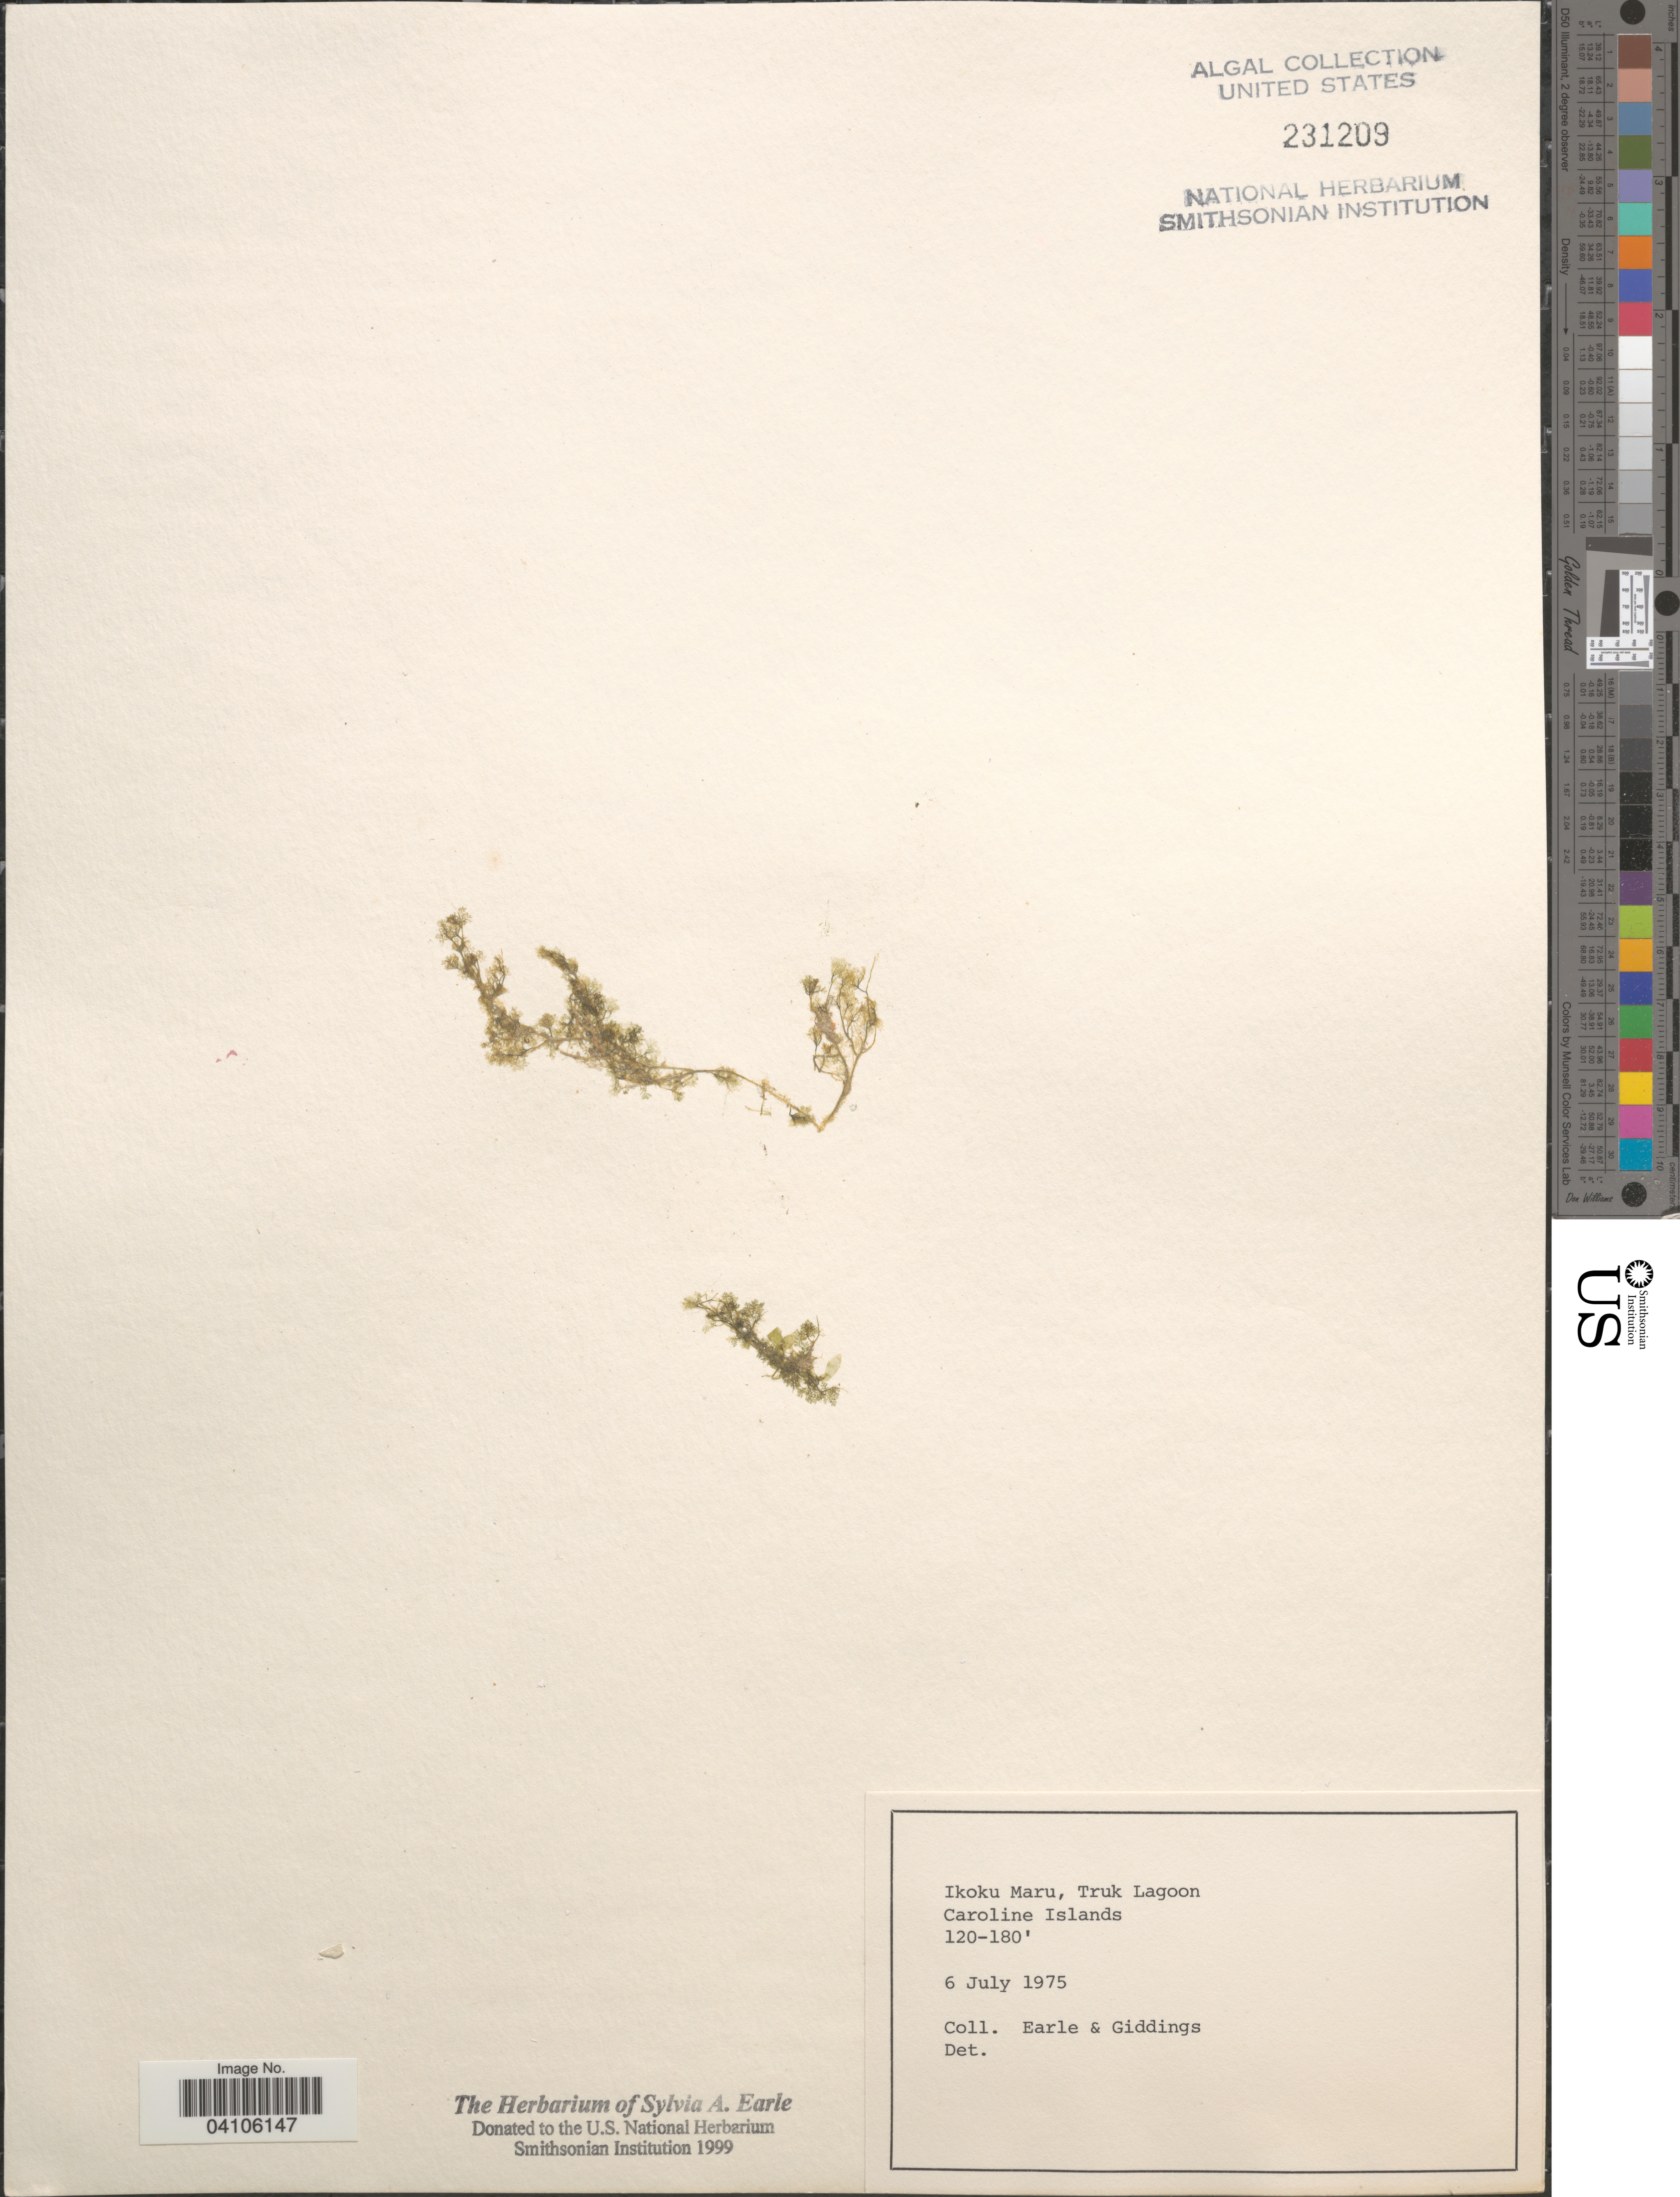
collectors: S. A. Earle & Giddings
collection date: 1975-07-06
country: Micronesia, Federated States of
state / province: Truk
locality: Ikoku Maru, Truk Lagoon. Caroline Islands.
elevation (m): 37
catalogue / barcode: US 231209